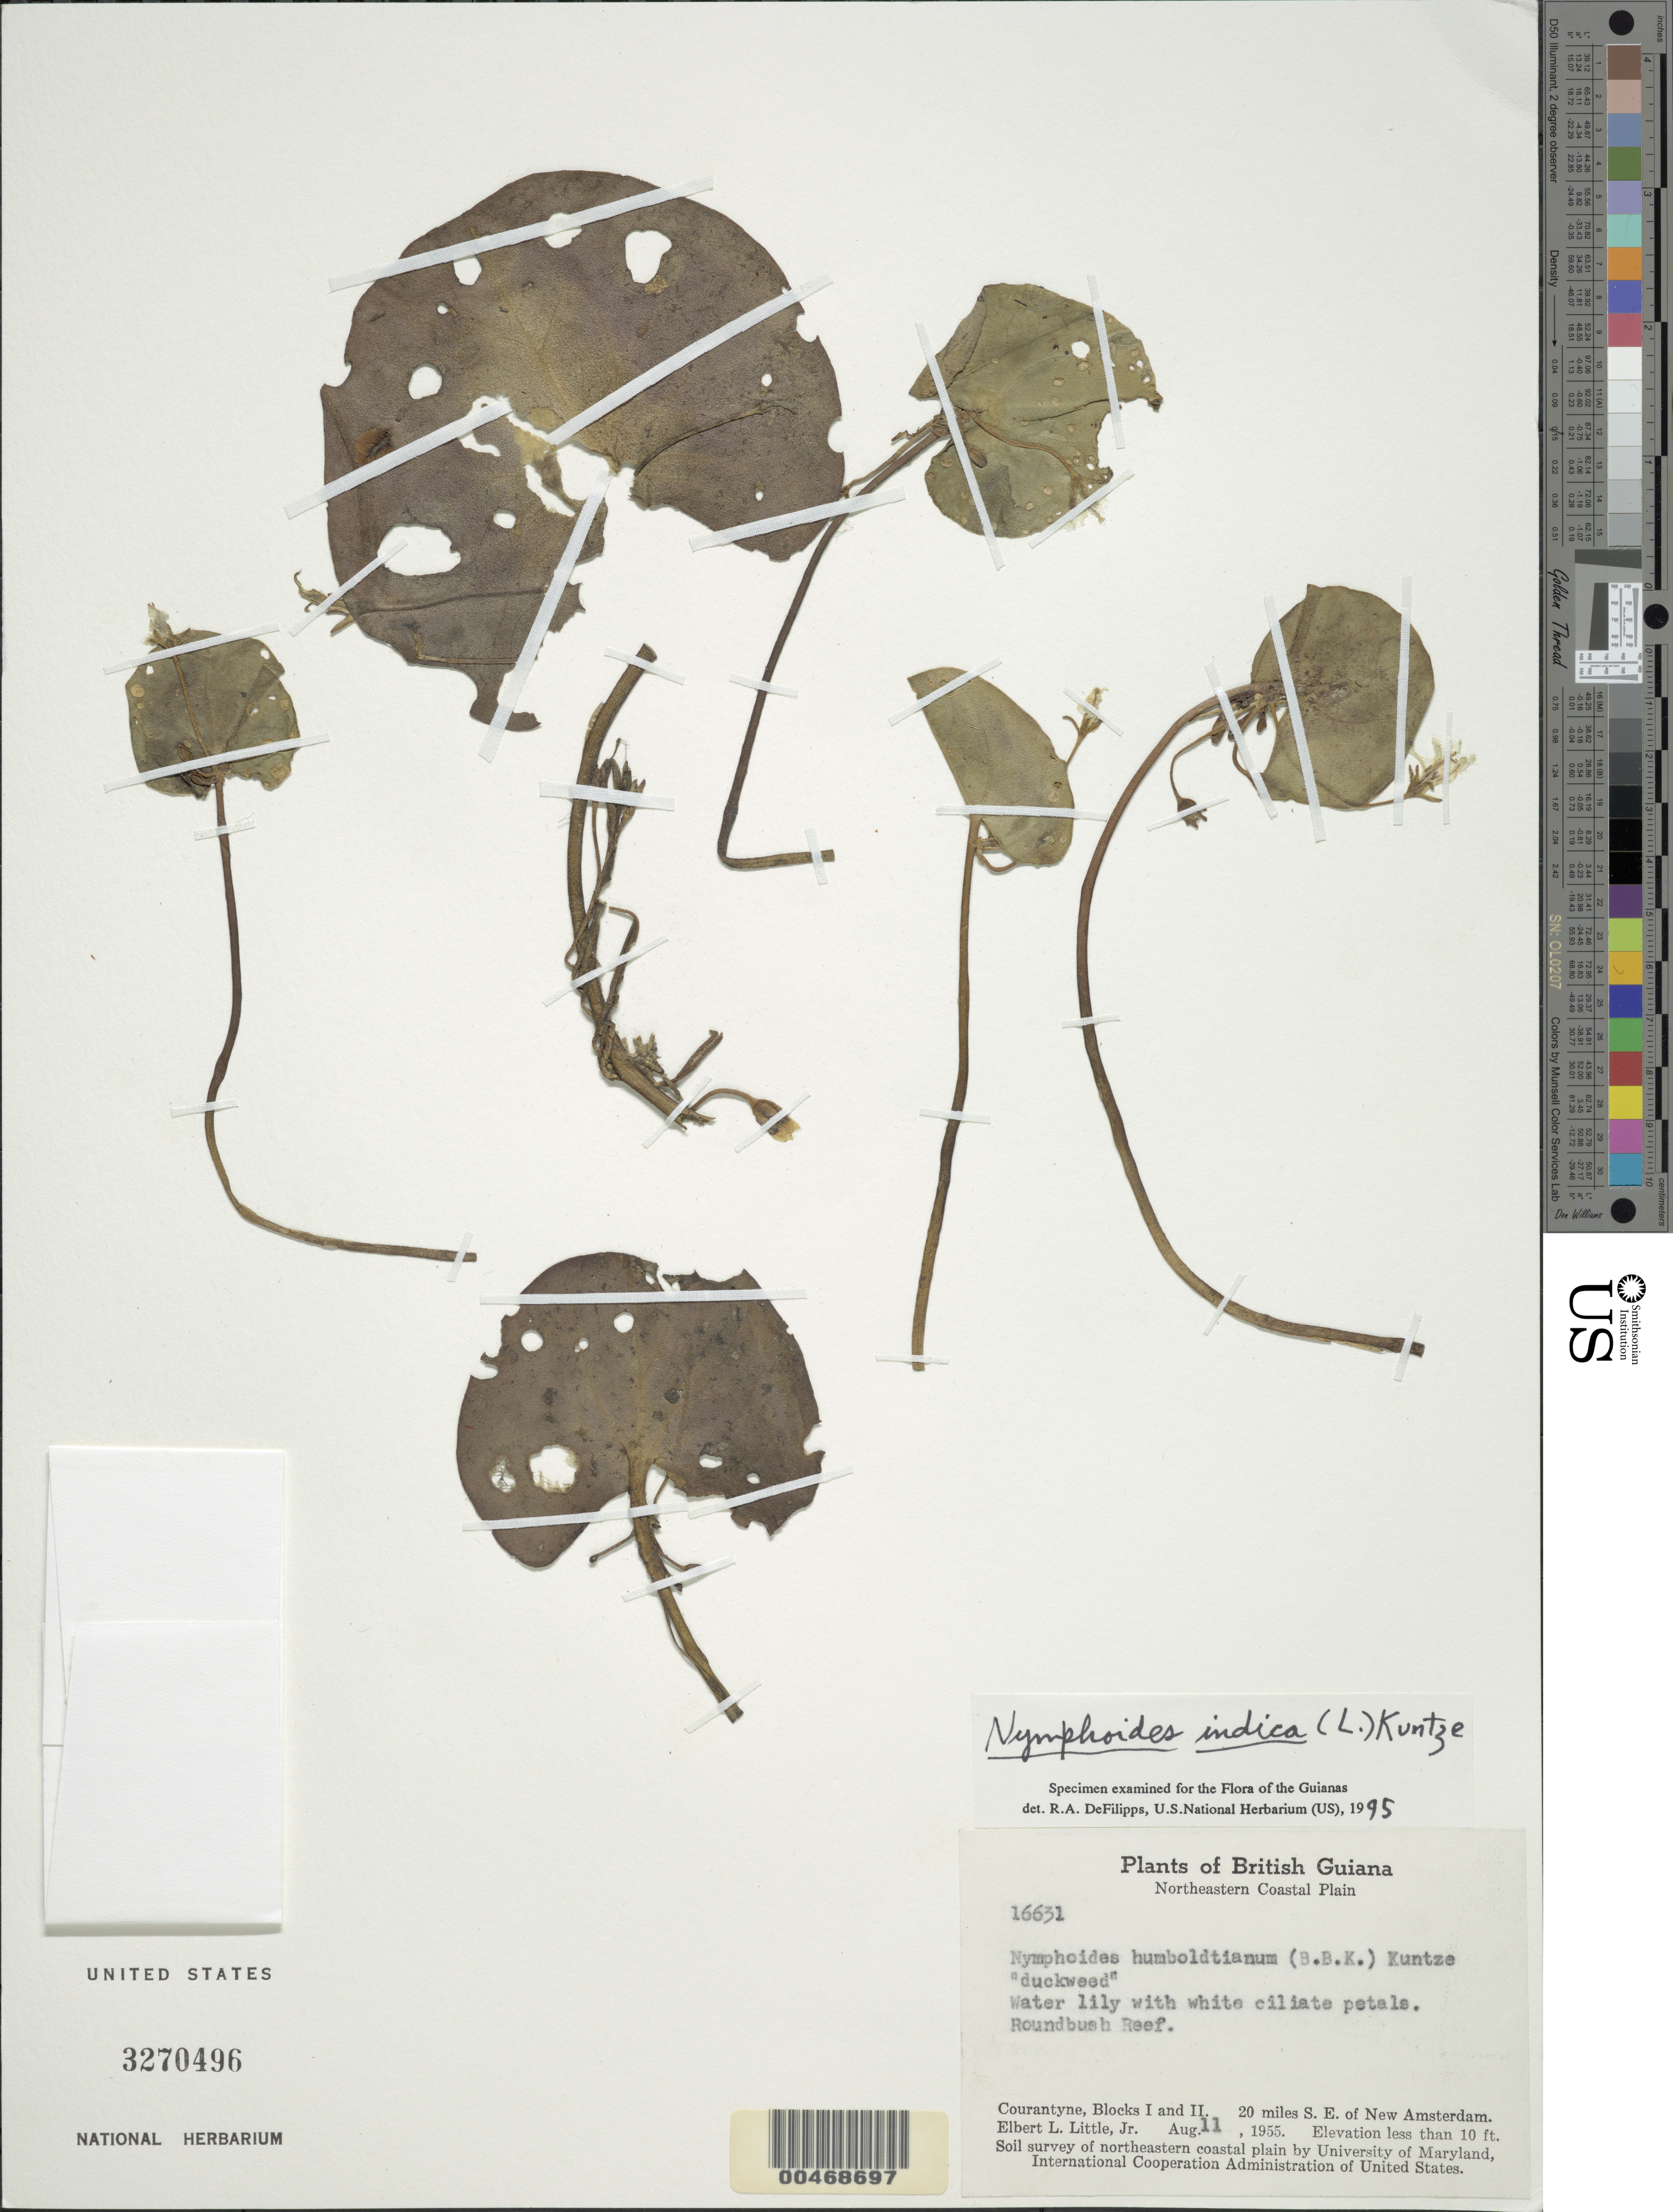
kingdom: Plantae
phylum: Tracheophyta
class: Magnoliopsida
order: Asterales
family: Menyanthaceae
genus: Nymphoides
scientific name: Nymphoides indica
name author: (L.) Kuntze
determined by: DeFilipps, R. A.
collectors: E. L. Little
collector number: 16631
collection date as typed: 11-Aug-55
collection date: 1955-08-11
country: Guyana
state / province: E. Berbice-Corentyne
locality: Courantyne, Blocks I & II. 20 mi. SE of New Amsterdam, Roundbush Reef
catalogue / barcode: US 3270496